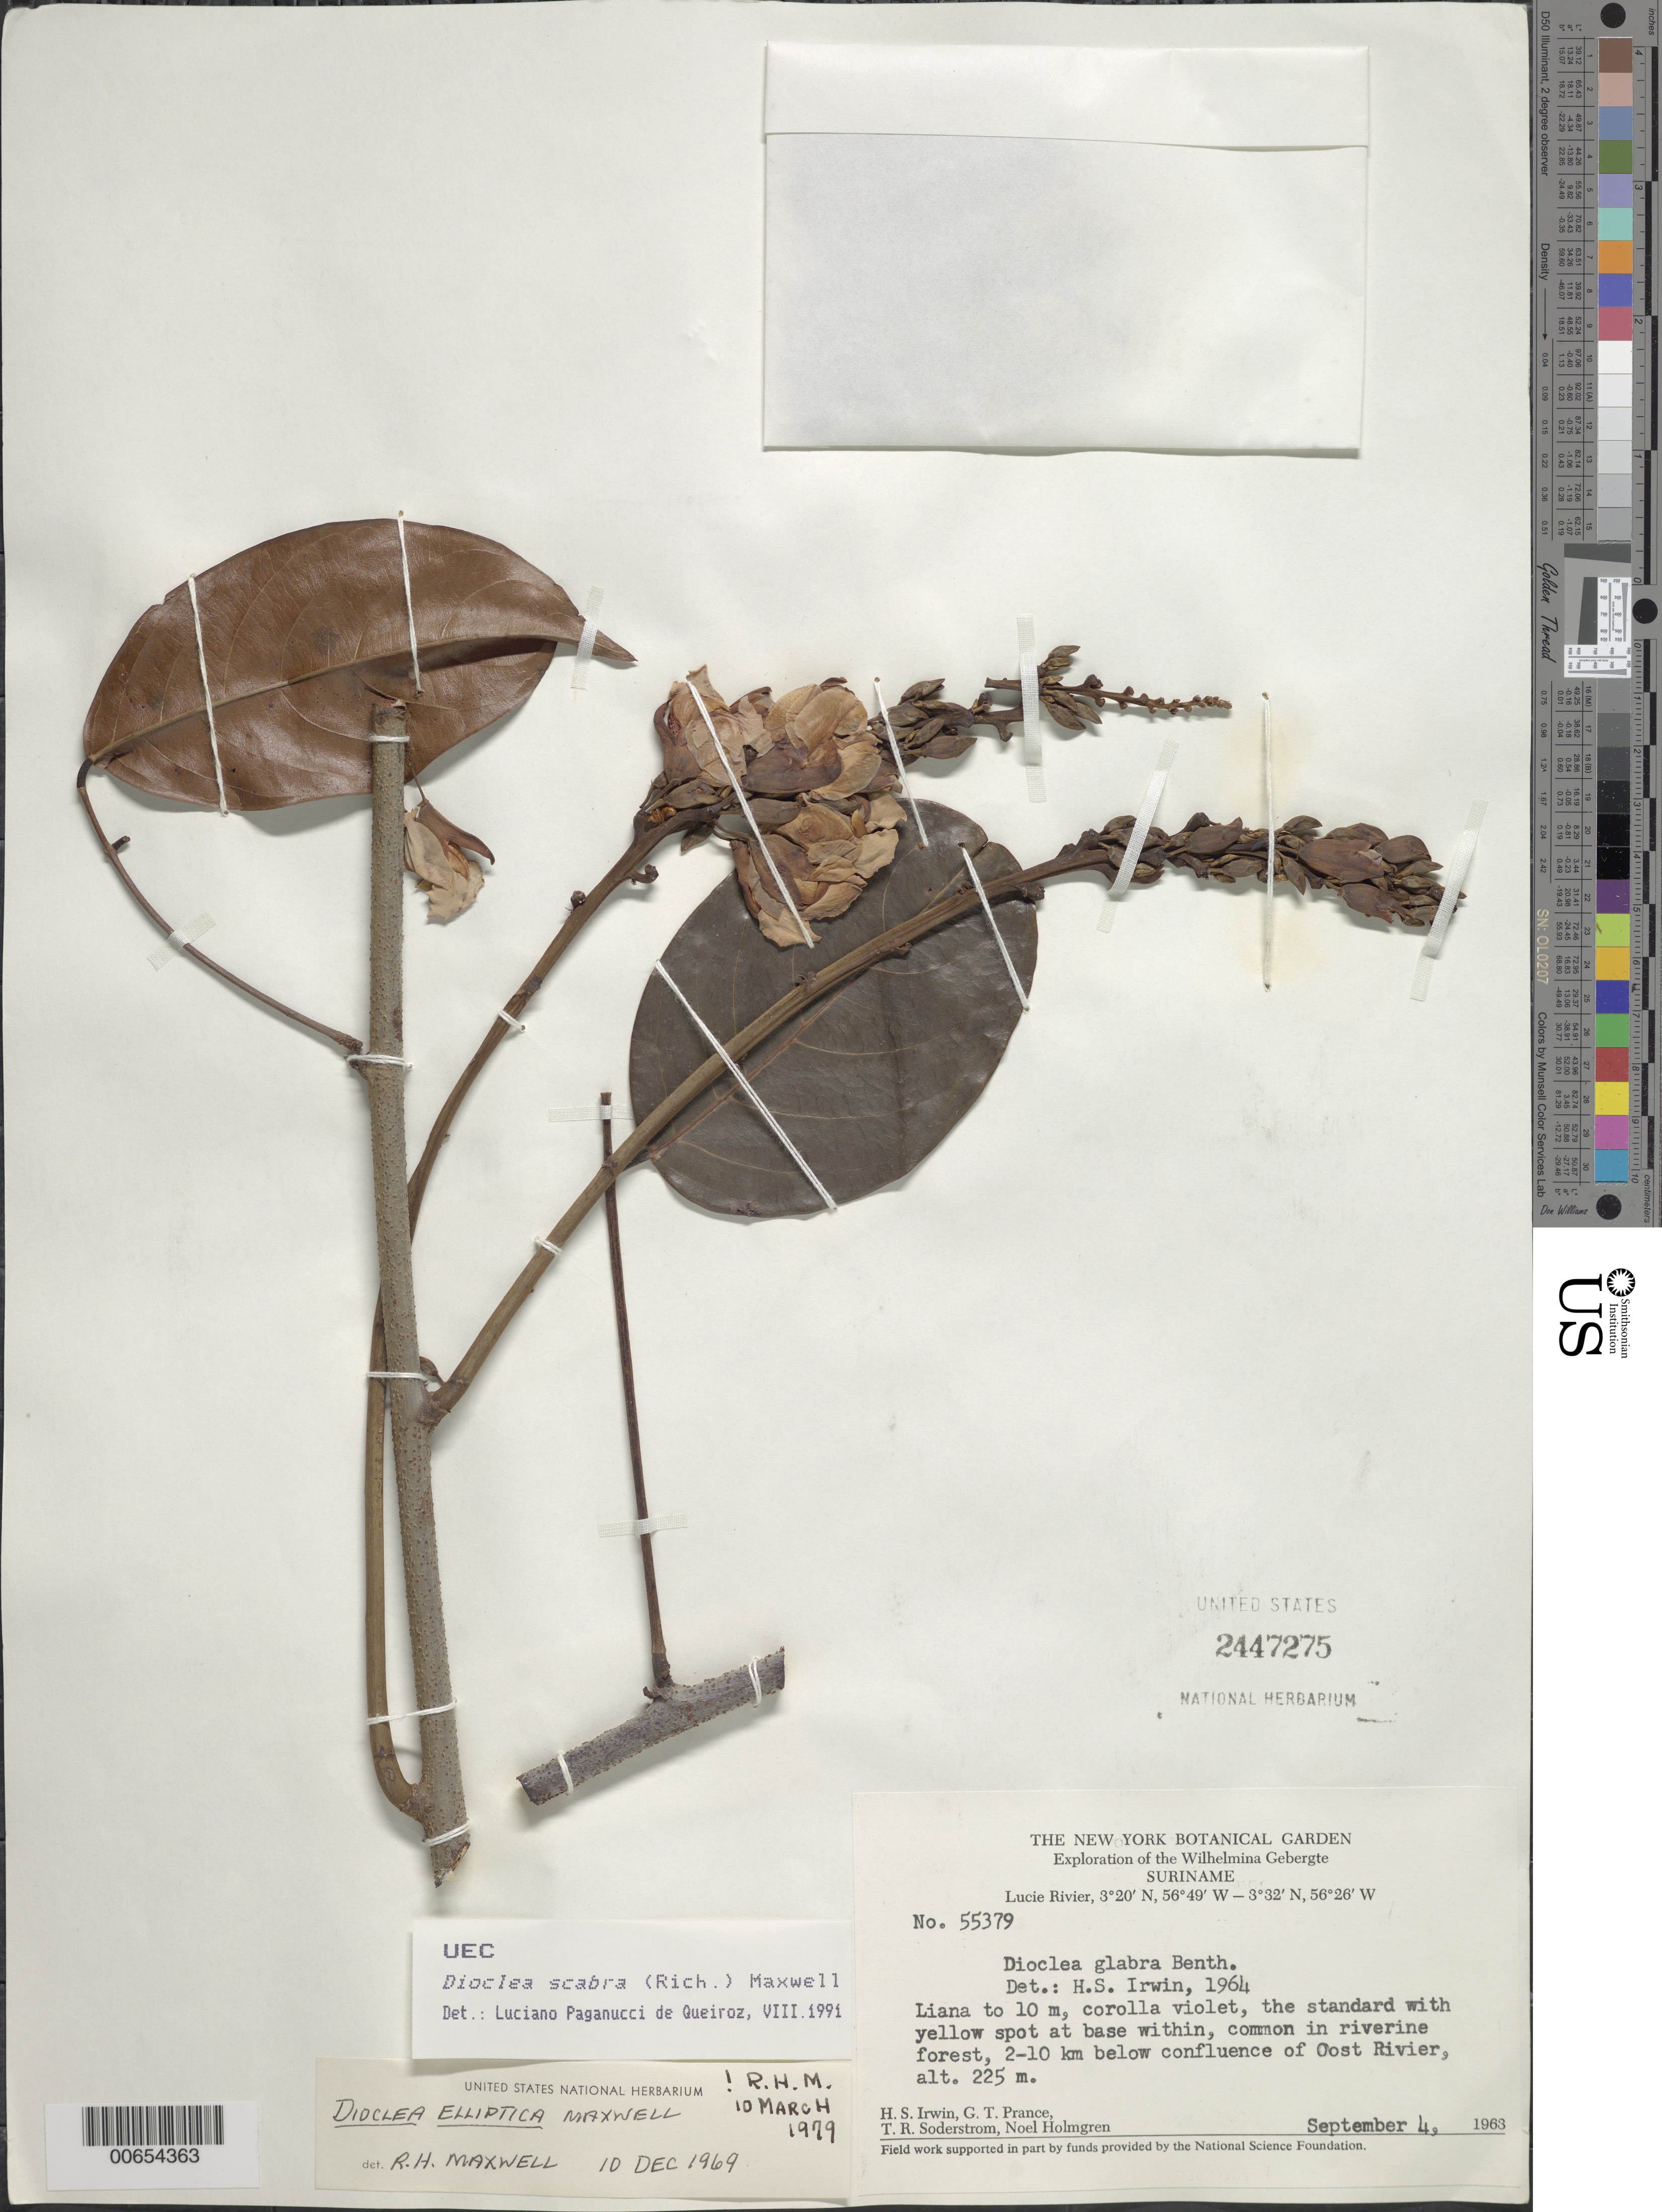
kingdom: Plantae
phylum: Tracheophyta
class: Magnoliopsida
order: Fabales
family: Fabaceae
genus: Macropsychanthus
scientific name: Macropsychanthus scaber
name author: (Rich.) L.P. Queiroz & Snak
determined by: Strong, Mark T., (BOT), Smithsonian Institution - National Museum of Natural History (UNITED STATES)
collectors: H. Irwin, G. T. Prance, T. R. Soderstrom & N. H. Holmgren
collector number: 55379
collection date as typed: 4-Sep-63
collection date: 1963-09-04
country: Suriname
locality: Lucie R., 2-10 km below confl. with Oost R., Wilhelmina Gebergte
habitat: Riverine forest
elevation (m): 225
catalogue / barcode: US 2447275